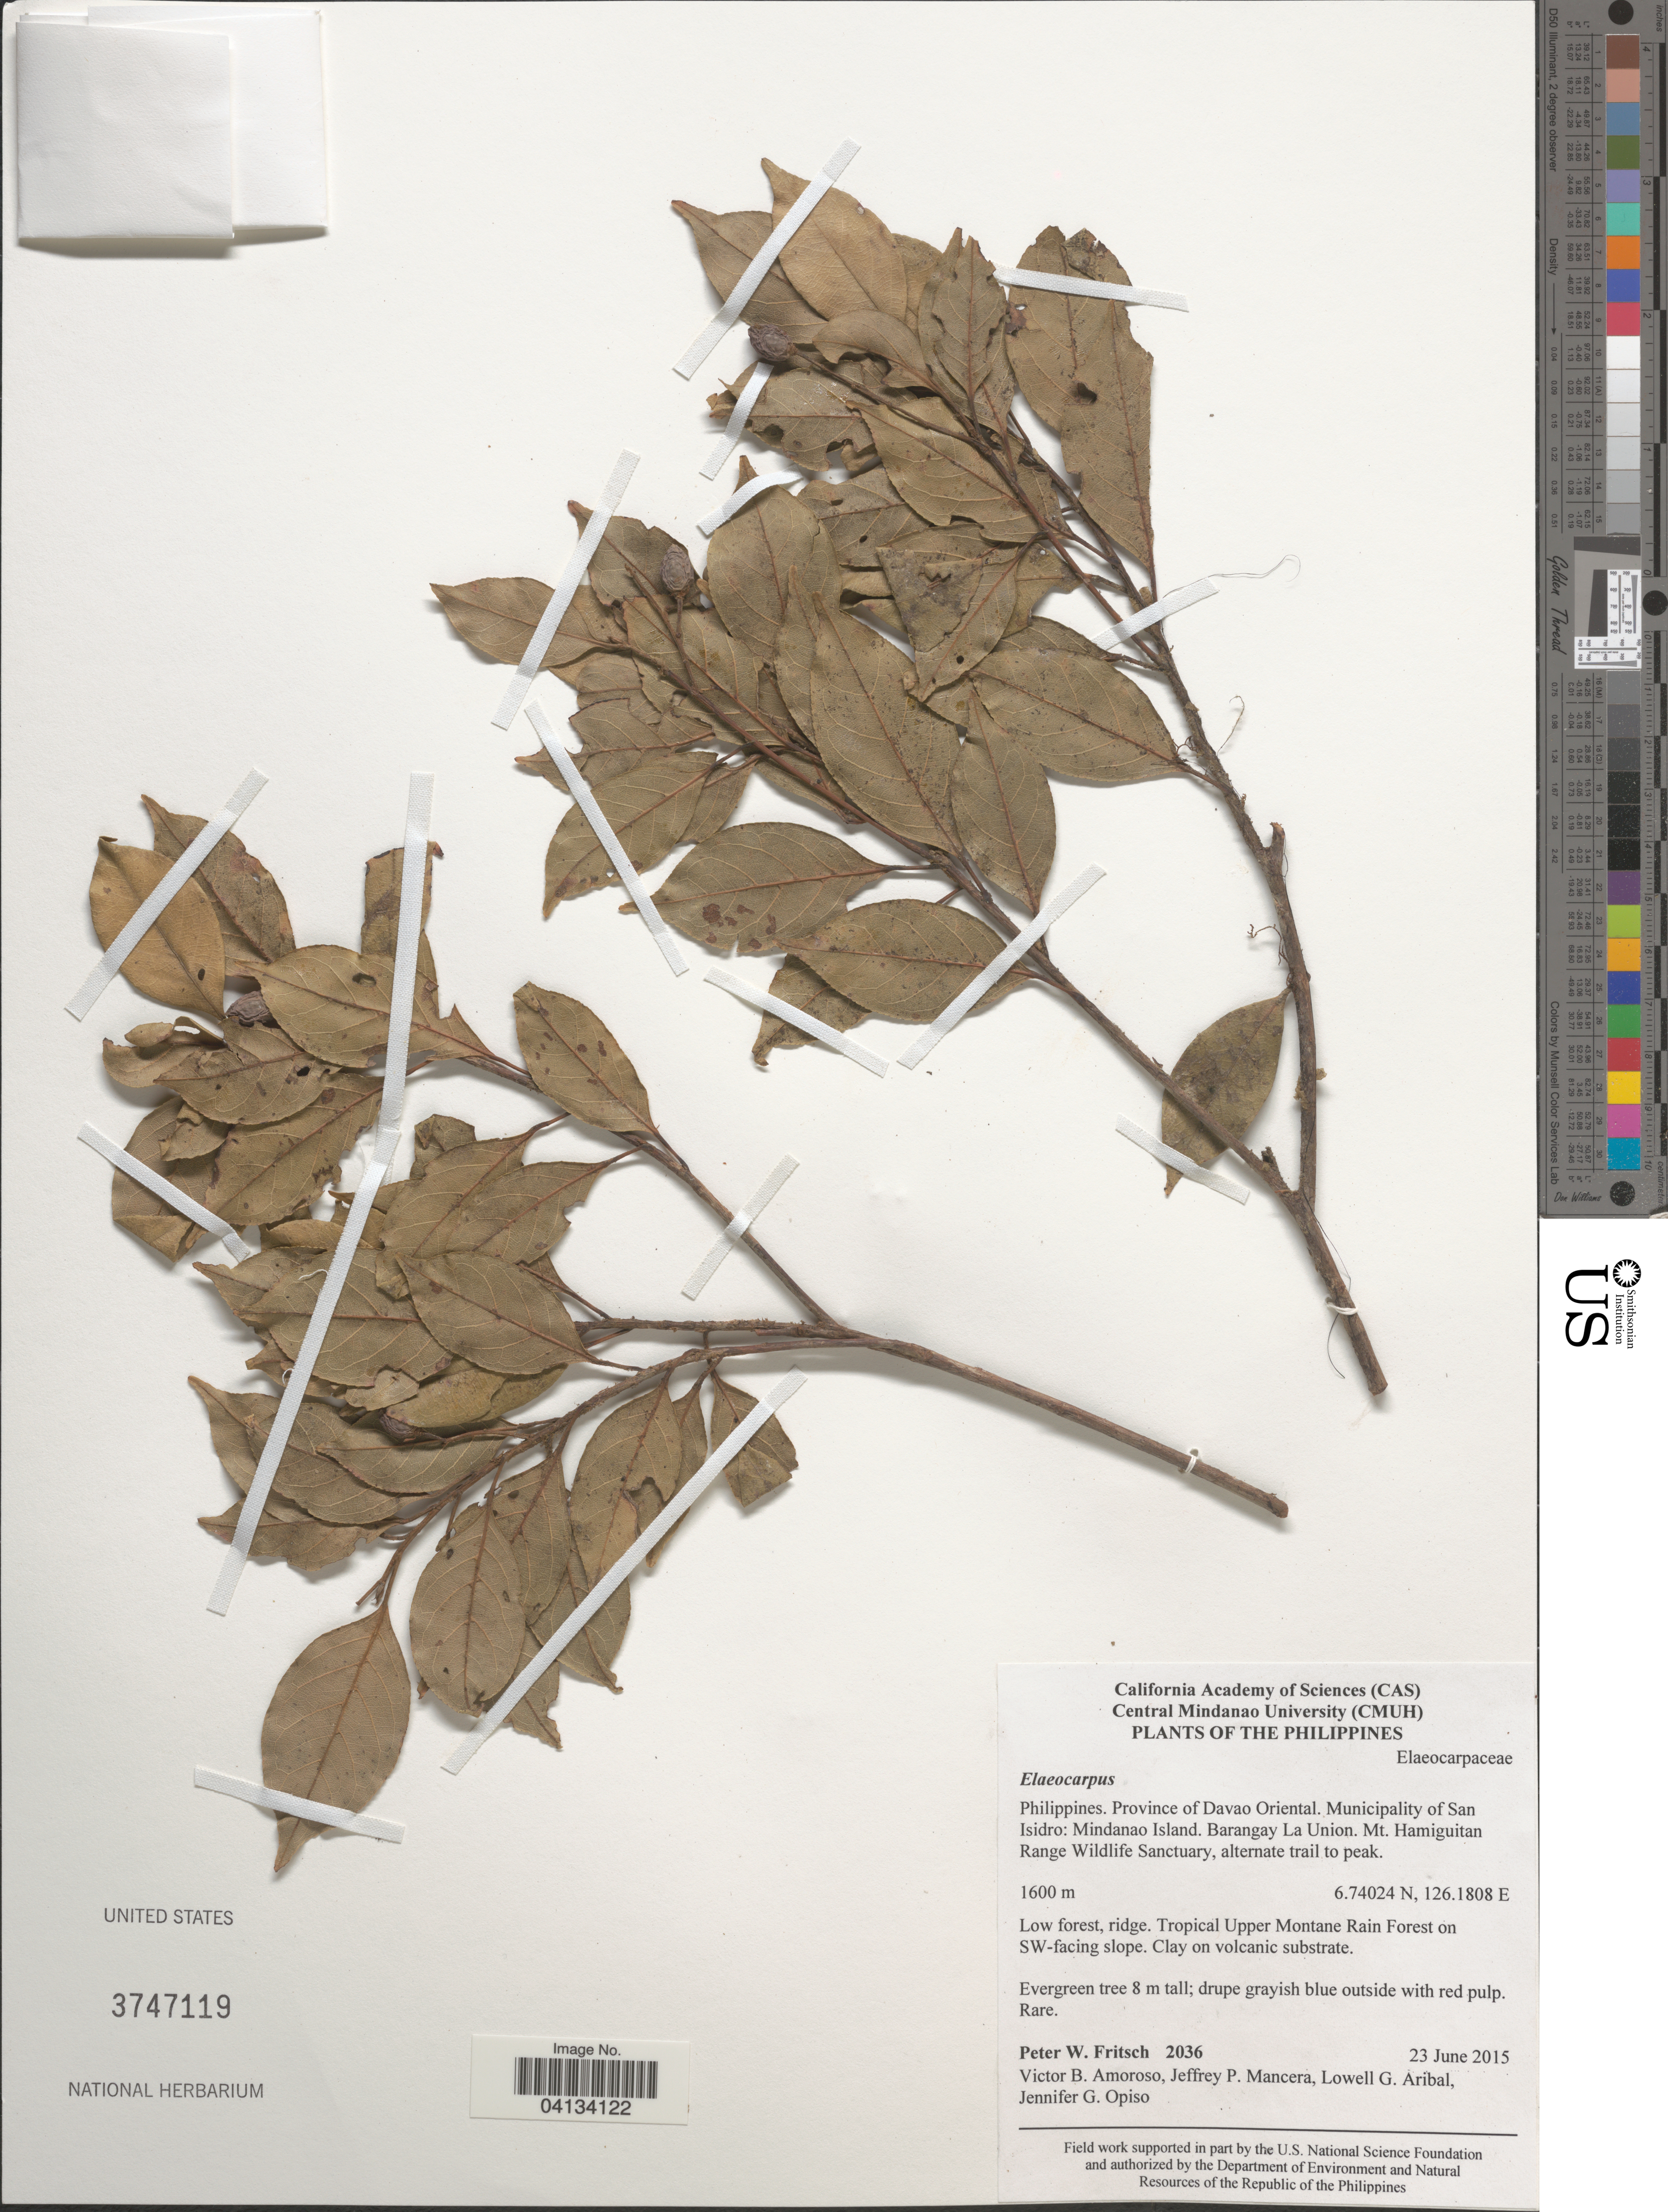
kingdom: Plantae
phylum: Tracheophyta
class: Magnoliopsida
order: Oxalidales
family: Elaeocarpaceae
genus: Elaeocarpus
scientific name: Elaeocarpus sp.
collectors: P. W. Fritsch, V. Amoroso, J. Mancera, L. Aribal & J. Opiso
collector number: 2036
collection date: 2015-06-23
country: Philippines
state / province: Davao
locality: Province of Davao Oriental. Municipality of San Isidro: Mindanao Island. Barangay La Union. Mt. Hamiguitan Range Wildlife Sanctuary. Tropical Upper Montane Rain Forest on SW-facing slope.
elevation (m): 1600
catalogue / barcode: US 3747119